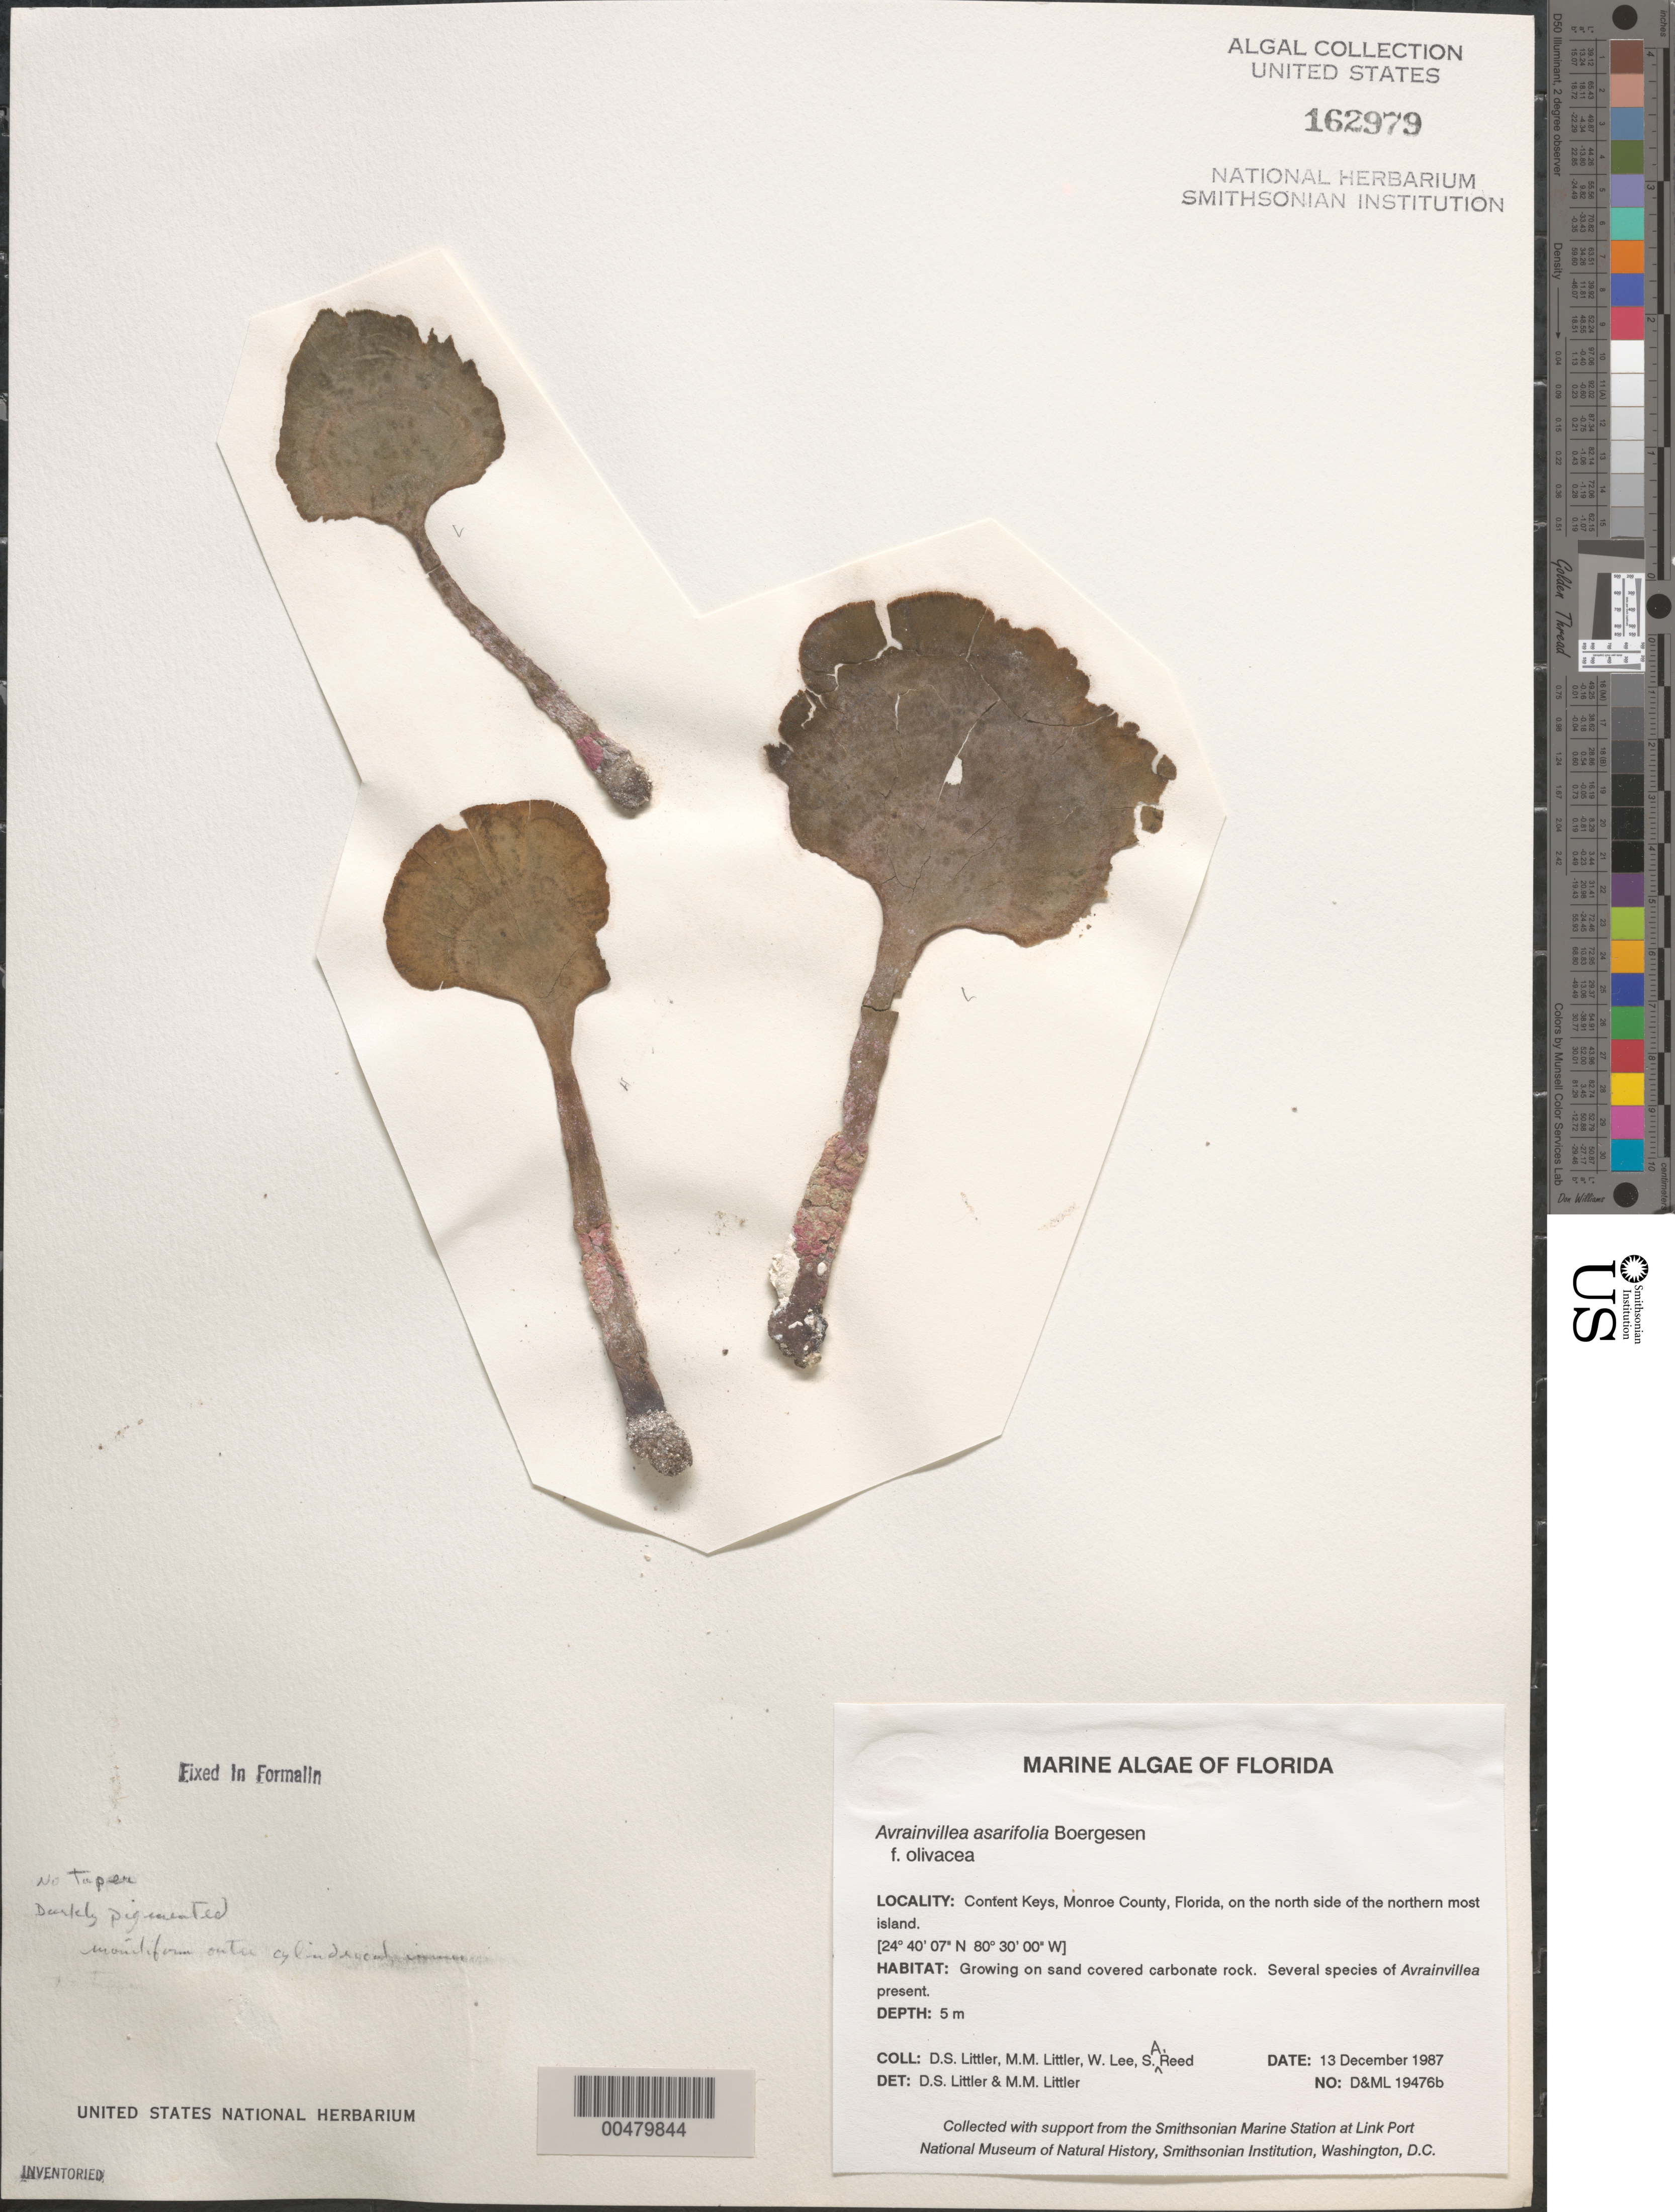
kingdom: Plantae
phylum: Chlorophyta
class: Ulvophyceae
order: Bryopsidales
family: Dichotomosiphonaceae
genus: Avrainvillea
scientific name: Avrainvillea asarifolia f. olivacea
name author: D.S. Littler & Littler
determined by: Littler, D. S.; Littler, M. M.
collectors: D. S. Littler, M. M. Littler, W. Lee & S. Reed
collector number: D&ML 19476b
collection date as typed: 13 Dec 1987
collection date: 1987-12-13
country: United States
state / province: Florida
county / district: Monroe County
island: Content Keys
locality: Northernmost island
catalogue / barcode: US 162979